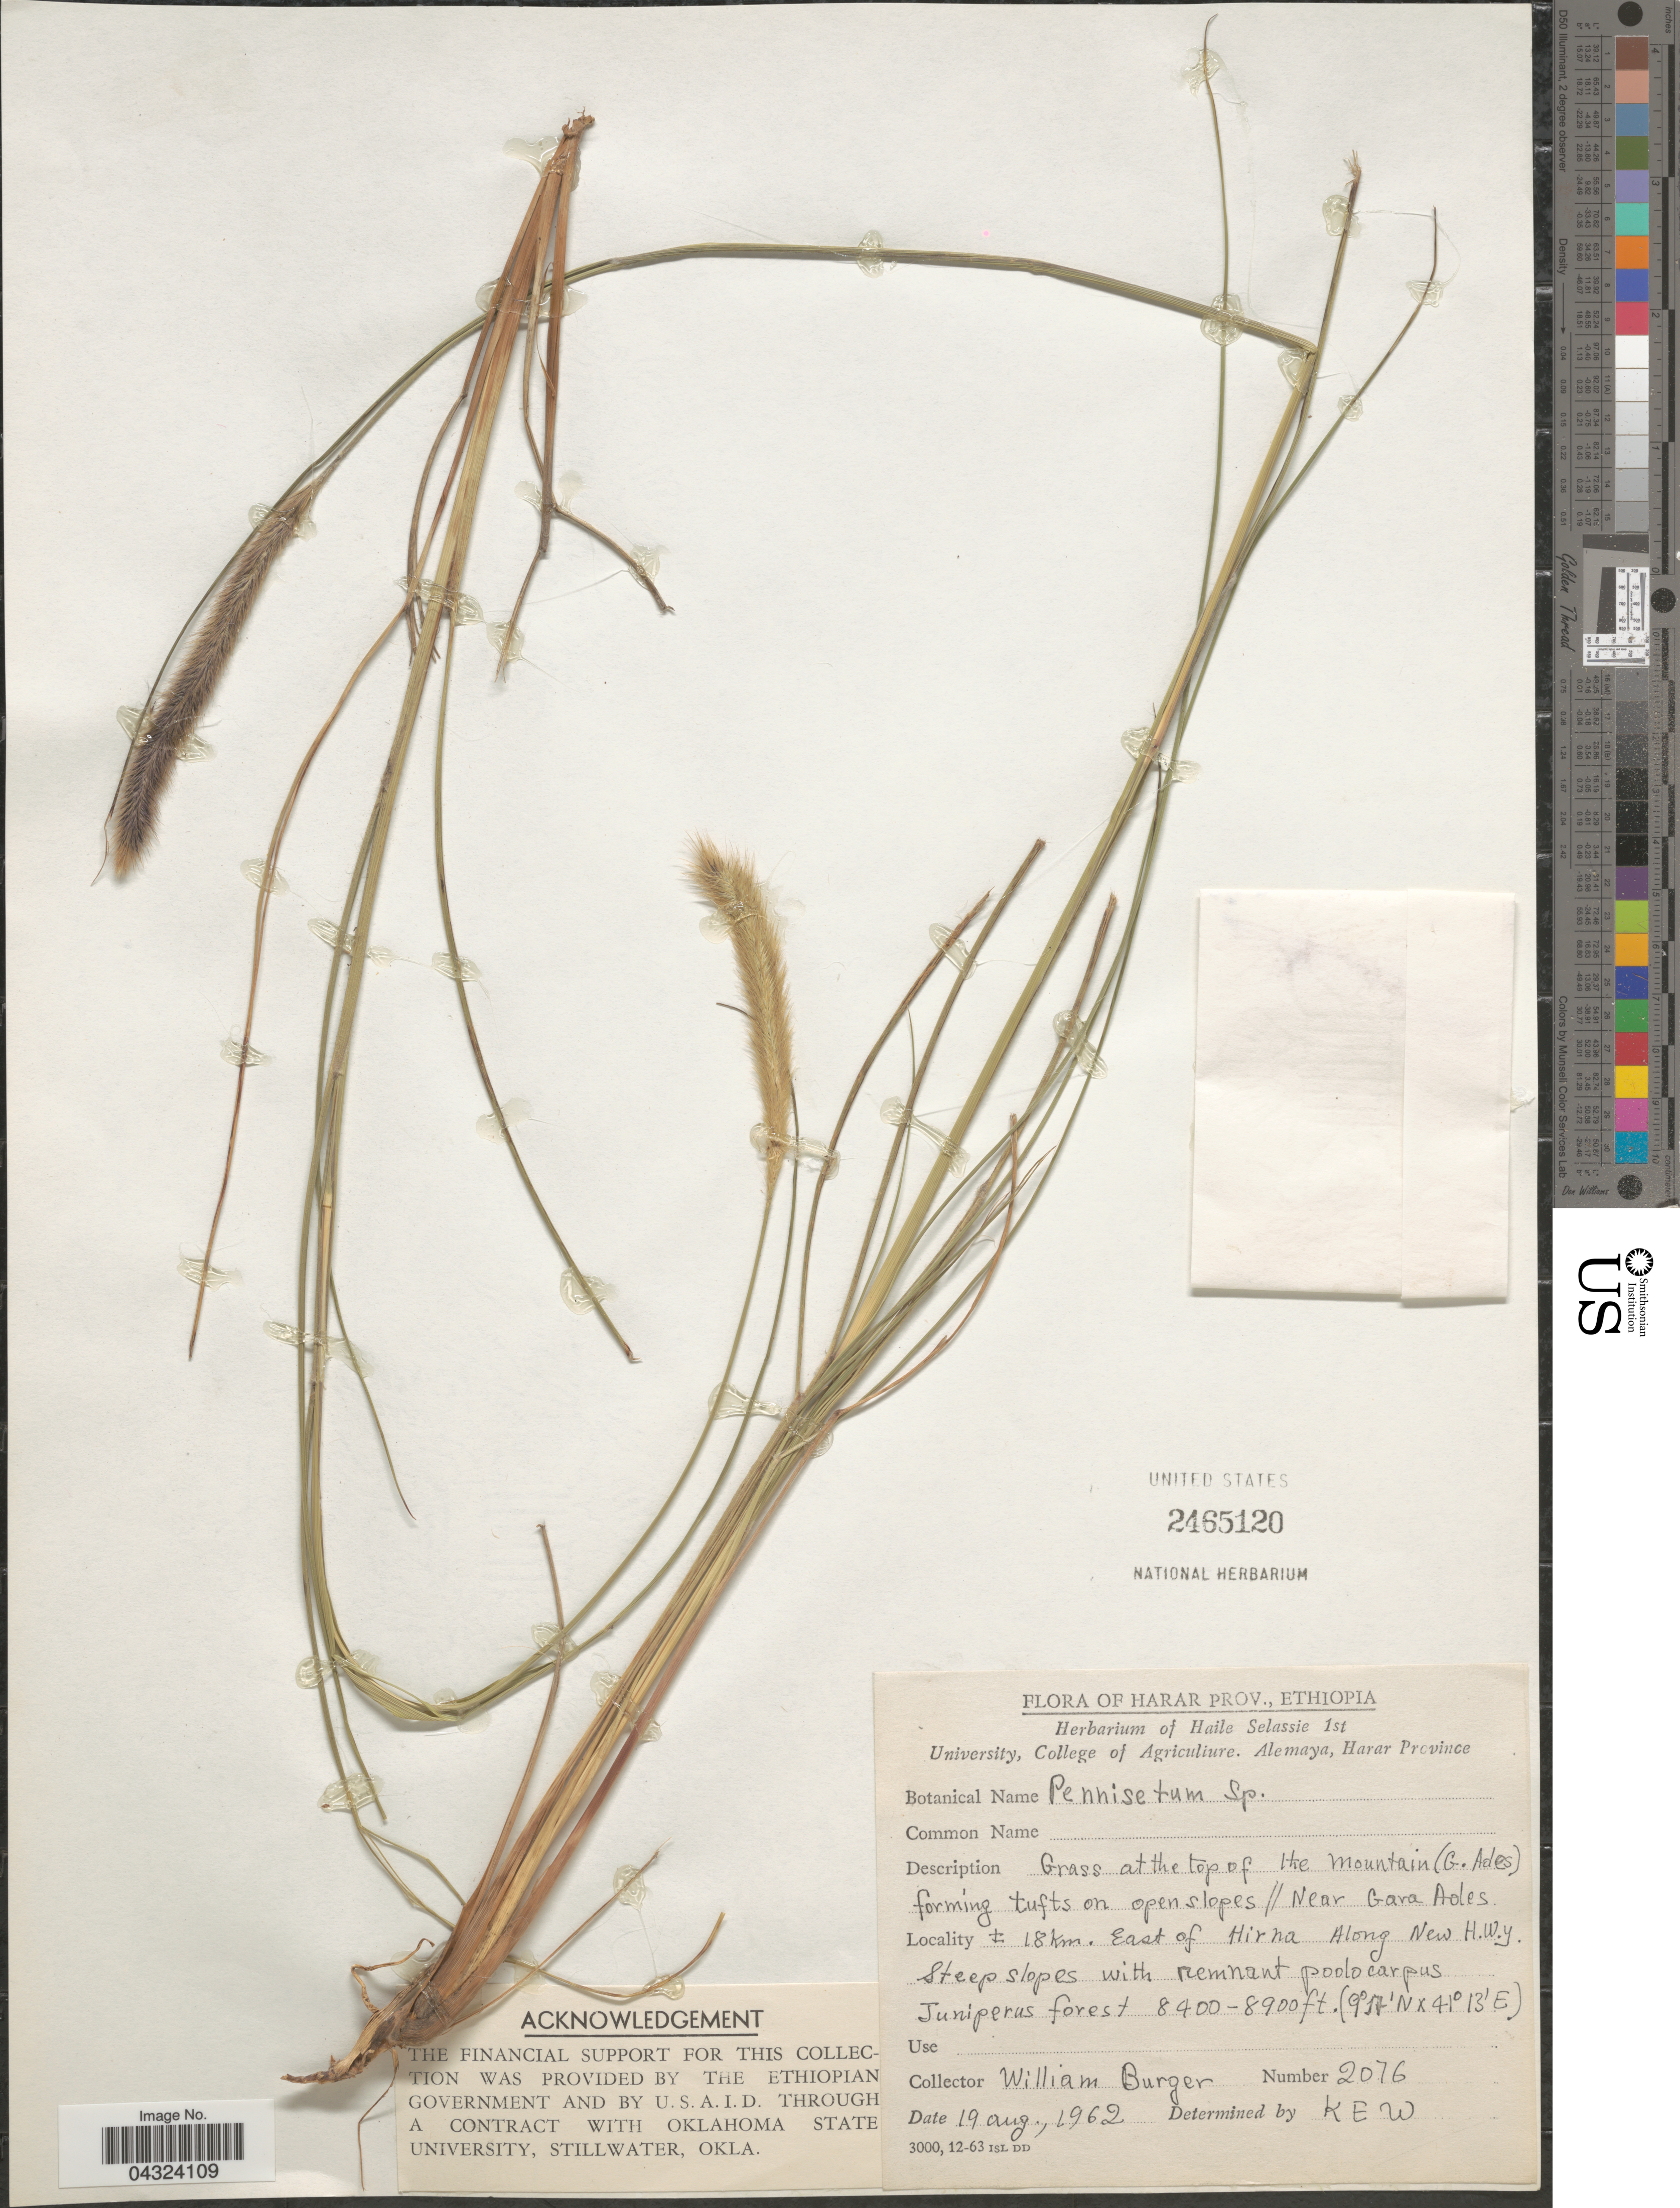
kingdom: Plantae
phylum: Tracheophyta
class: Liliopsida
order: Poales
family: Poaceae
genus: Cenchrus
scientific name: Cenchrus sp.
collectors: W. Burger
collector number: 2076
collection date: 1962-08-19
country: Ethiopia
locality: Harar Prov. Alemaya. ± 18 km. East of Hirna Along New H.W.Y.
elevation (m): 2560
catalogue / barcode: US 2465120